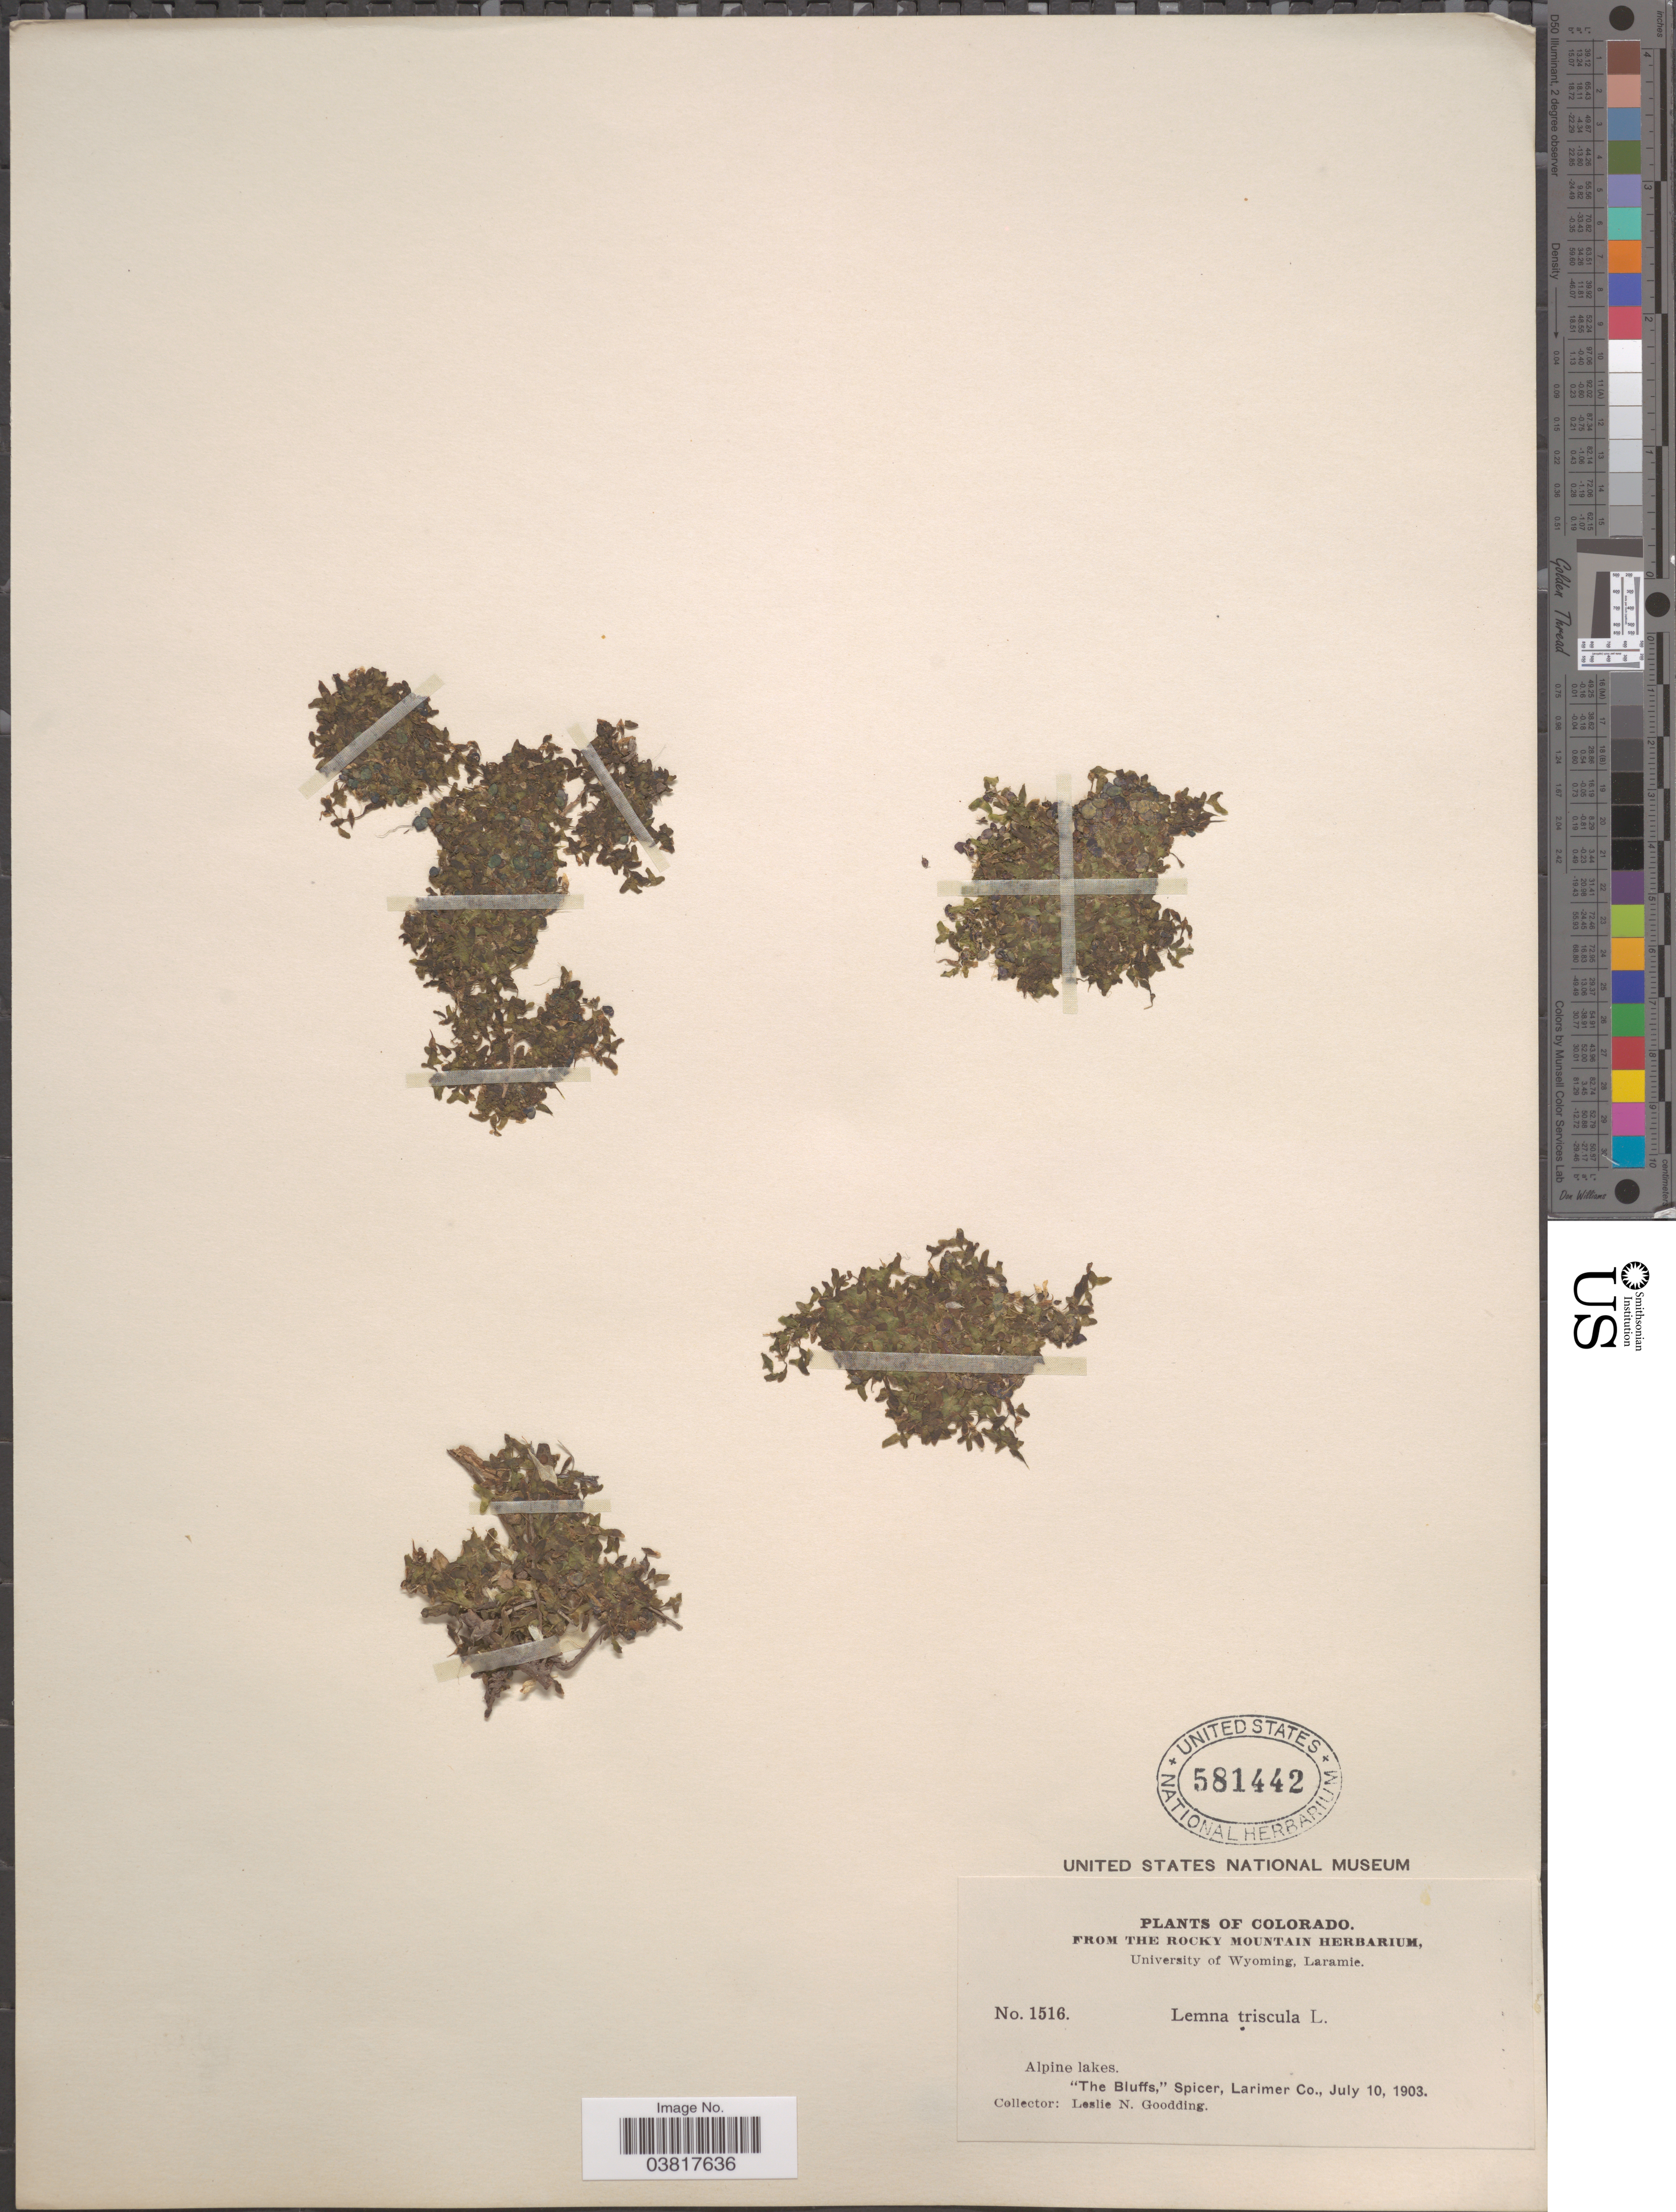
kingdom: Plantae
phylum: Tracheophyta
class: Liliopsida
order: Alismatales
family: Araceae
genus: Lemna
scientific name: Lemna trisulca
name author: L.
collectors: L. N. Goodding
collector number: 1516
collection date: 1903-07-10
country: United States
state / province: Colorado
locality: Alpine lakes. "The Bluffs," Spicer, Larimer Co.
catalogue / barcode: US 581442